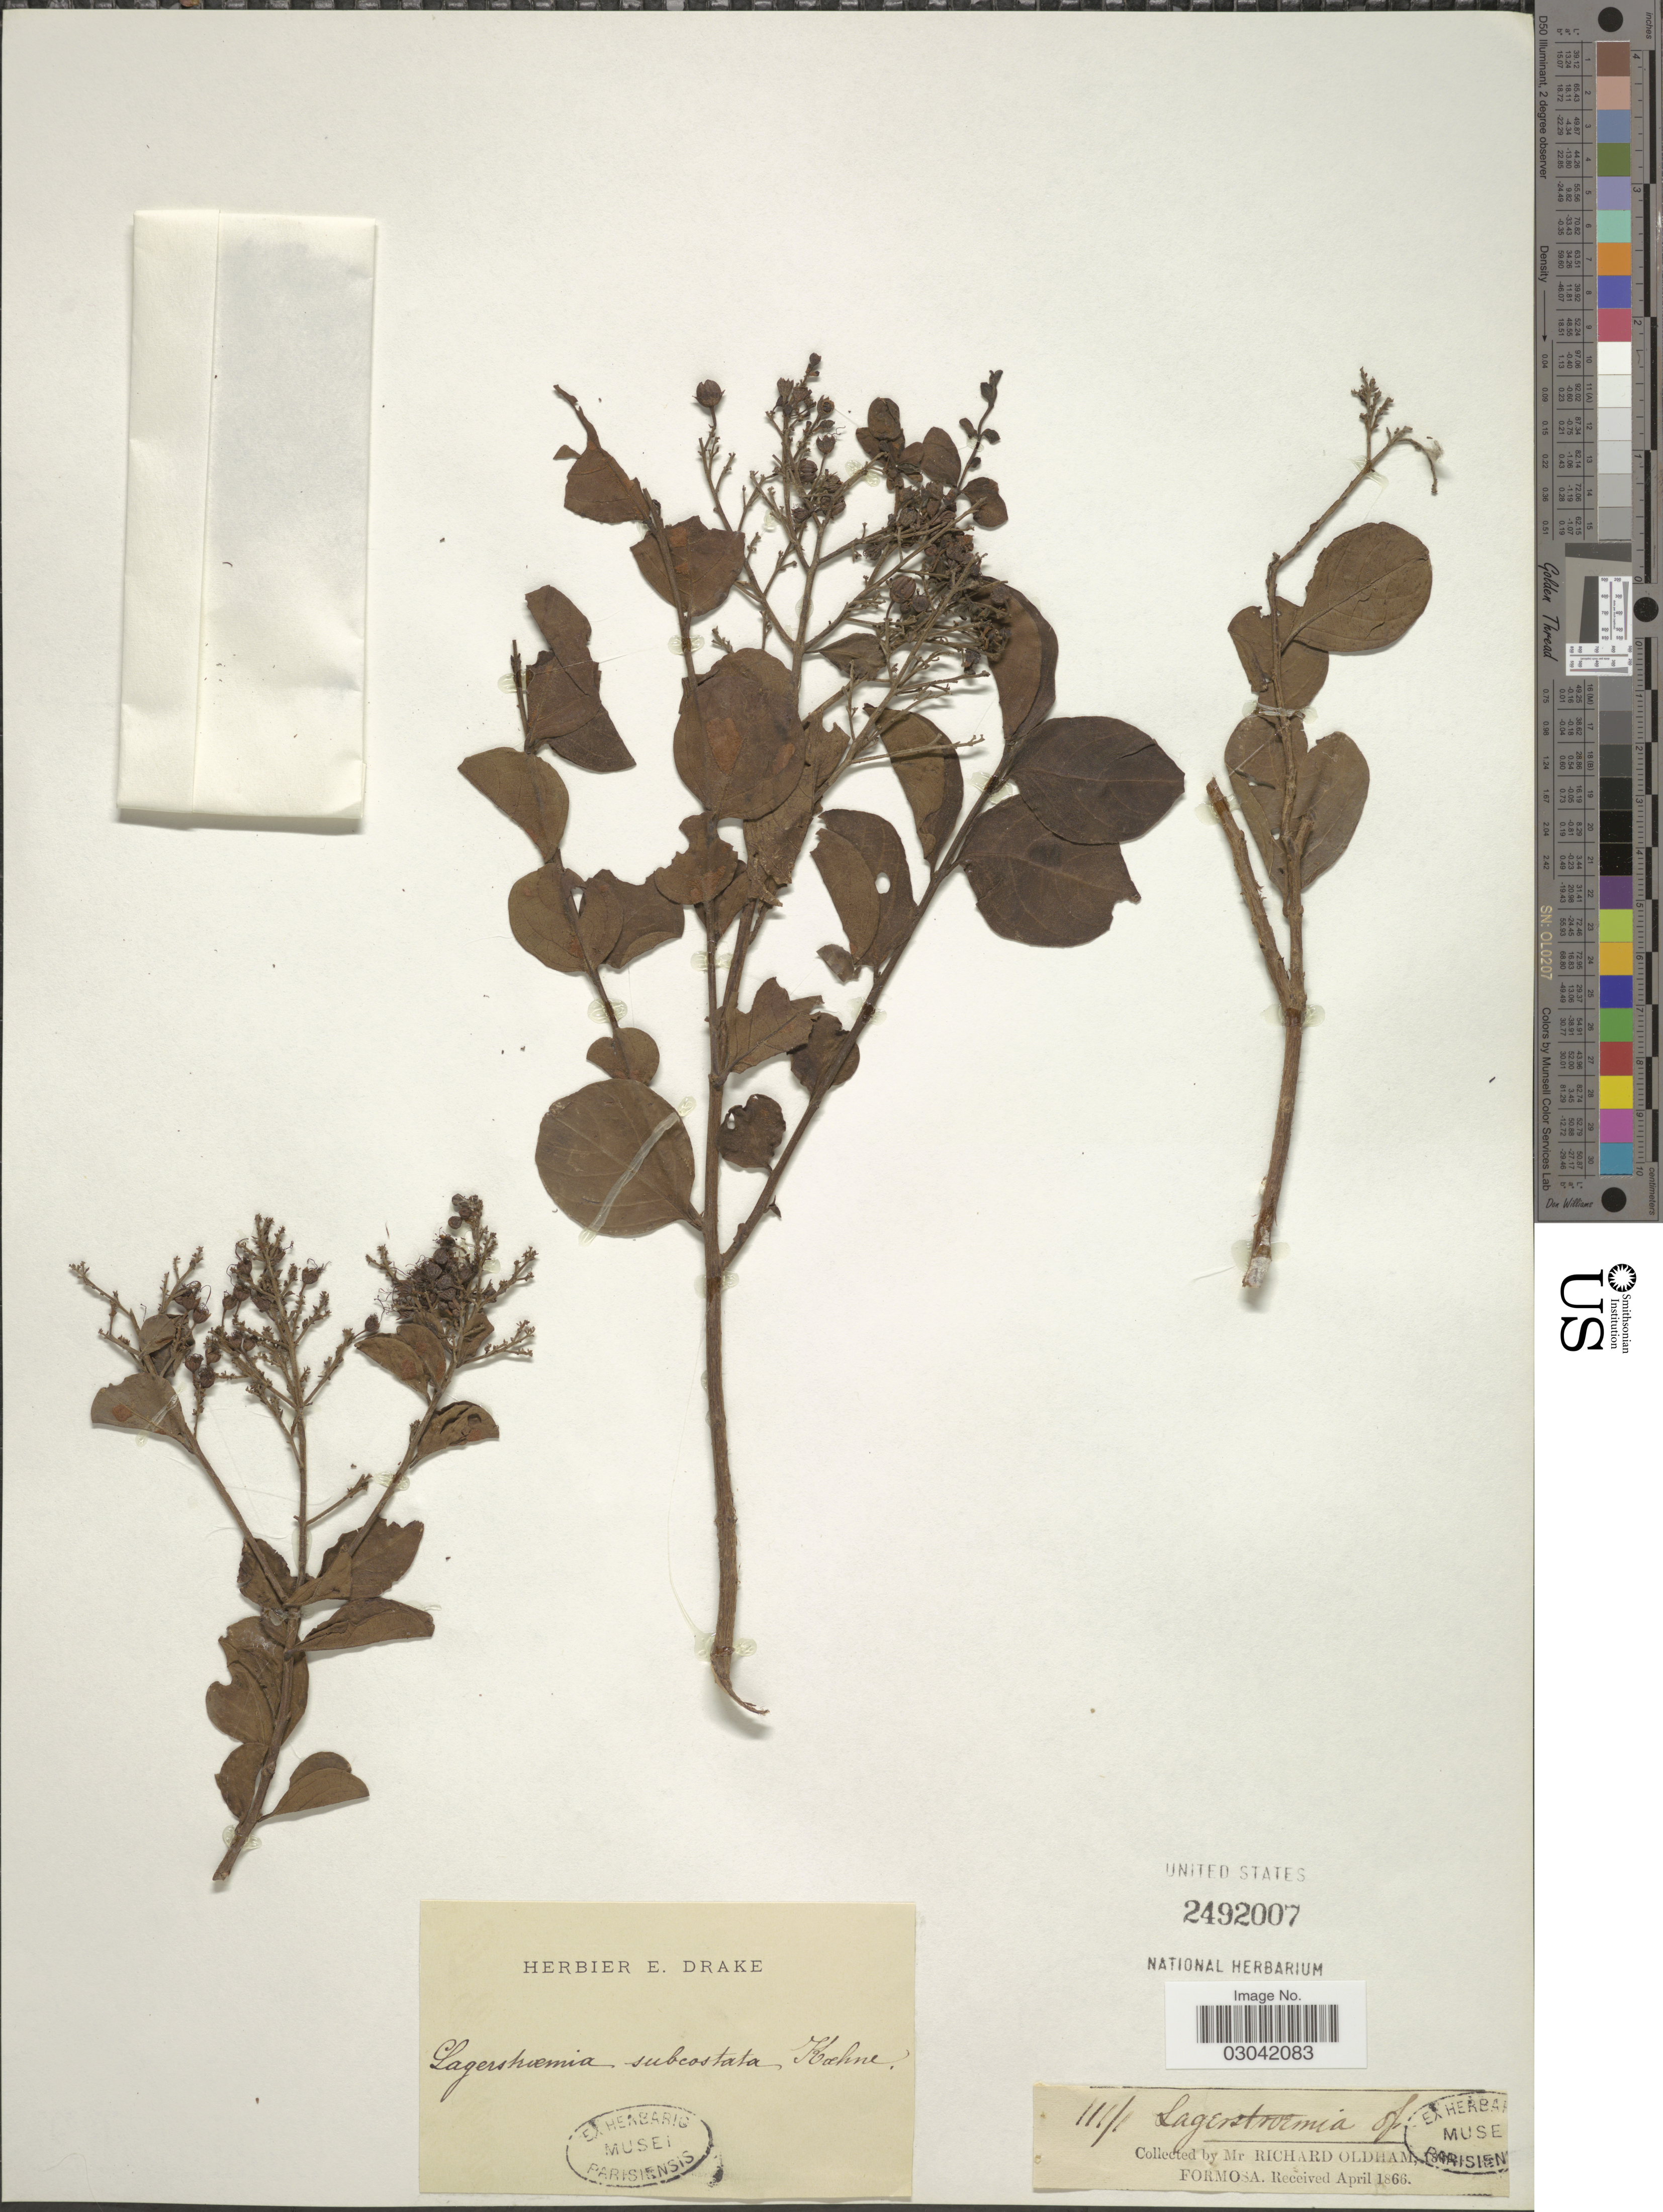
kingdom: Plantae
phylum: Tracheophyta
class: Magnoliopsida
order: Myrtales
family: Lythraceae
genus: Lagerstroemia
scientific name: Lagerstroemia subcostata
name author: Koehne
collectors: R. Oldham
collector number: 111/1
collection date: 1864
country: Taiwan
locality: Formosa.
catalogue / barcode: US 2492007